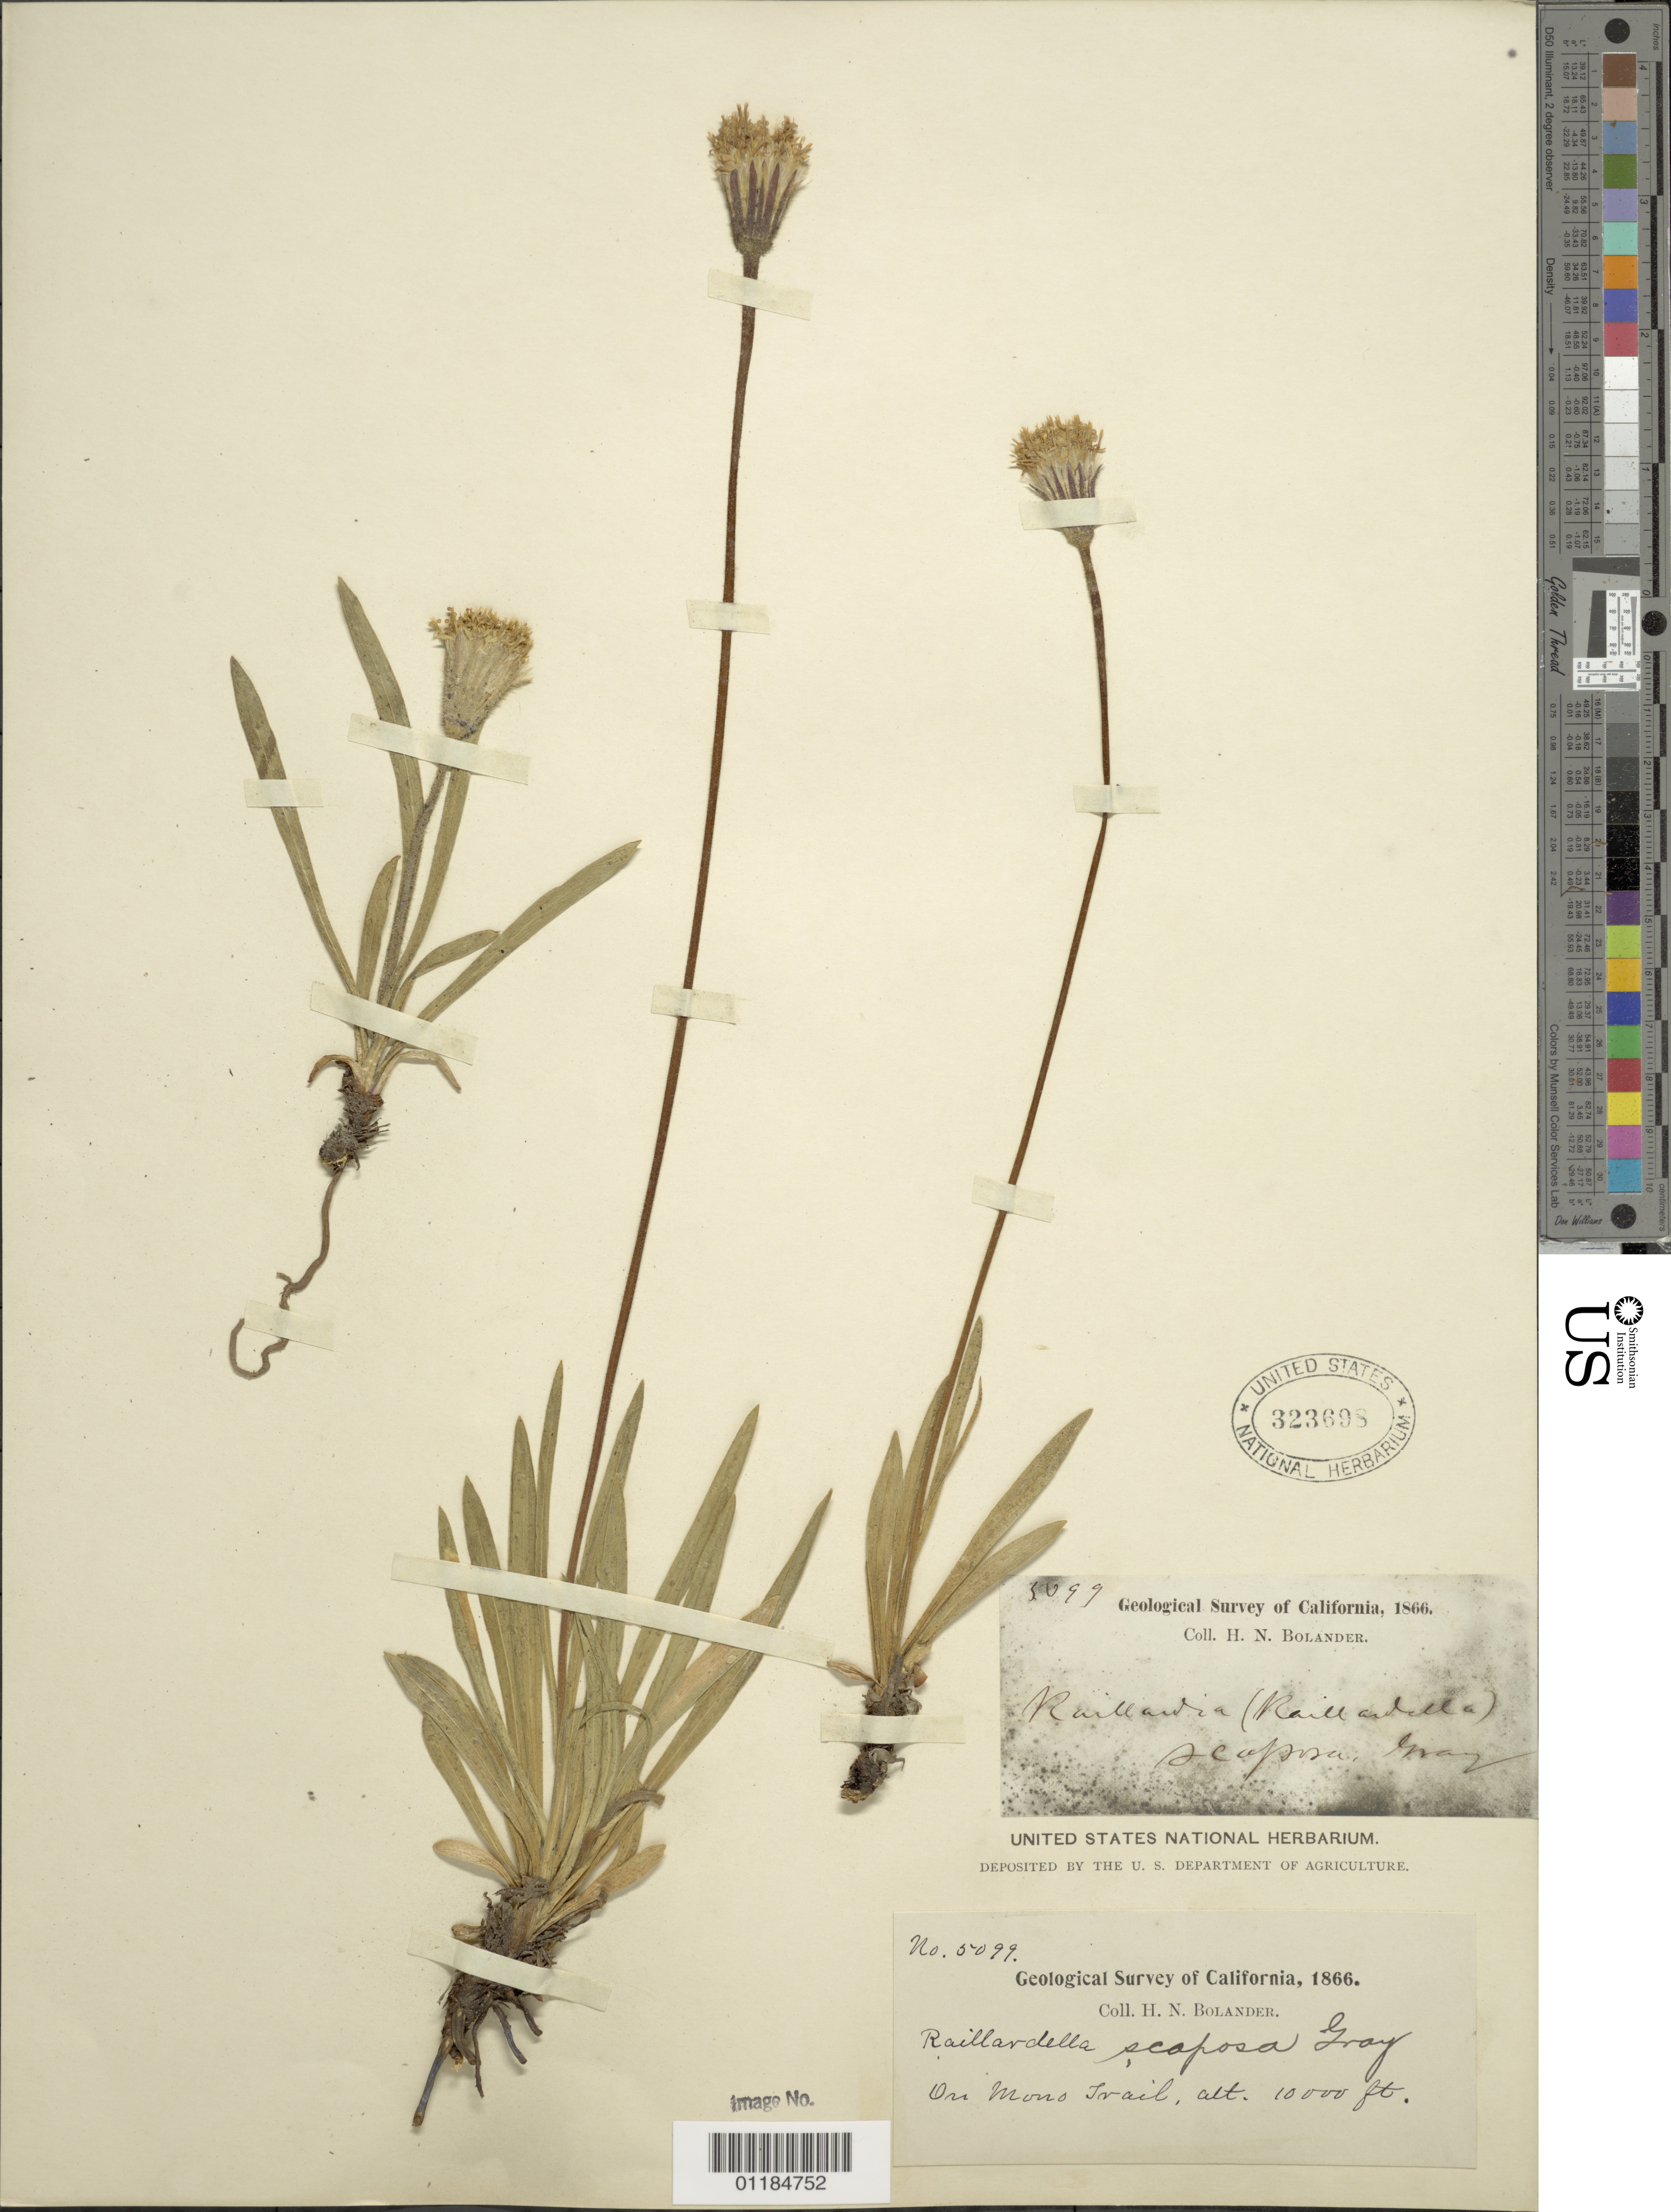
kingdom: Plantae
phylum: Tracheophyta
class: Magnoliopsida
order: Asterales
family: Asteraceae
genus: Raillardella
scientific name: Raillardella scaposa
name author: A. Gray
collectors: H. Bolander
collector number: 5099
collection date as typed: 1866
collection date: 1866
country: United States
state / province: California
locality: on Mono Trail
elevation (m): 3048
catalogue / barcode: US 323698